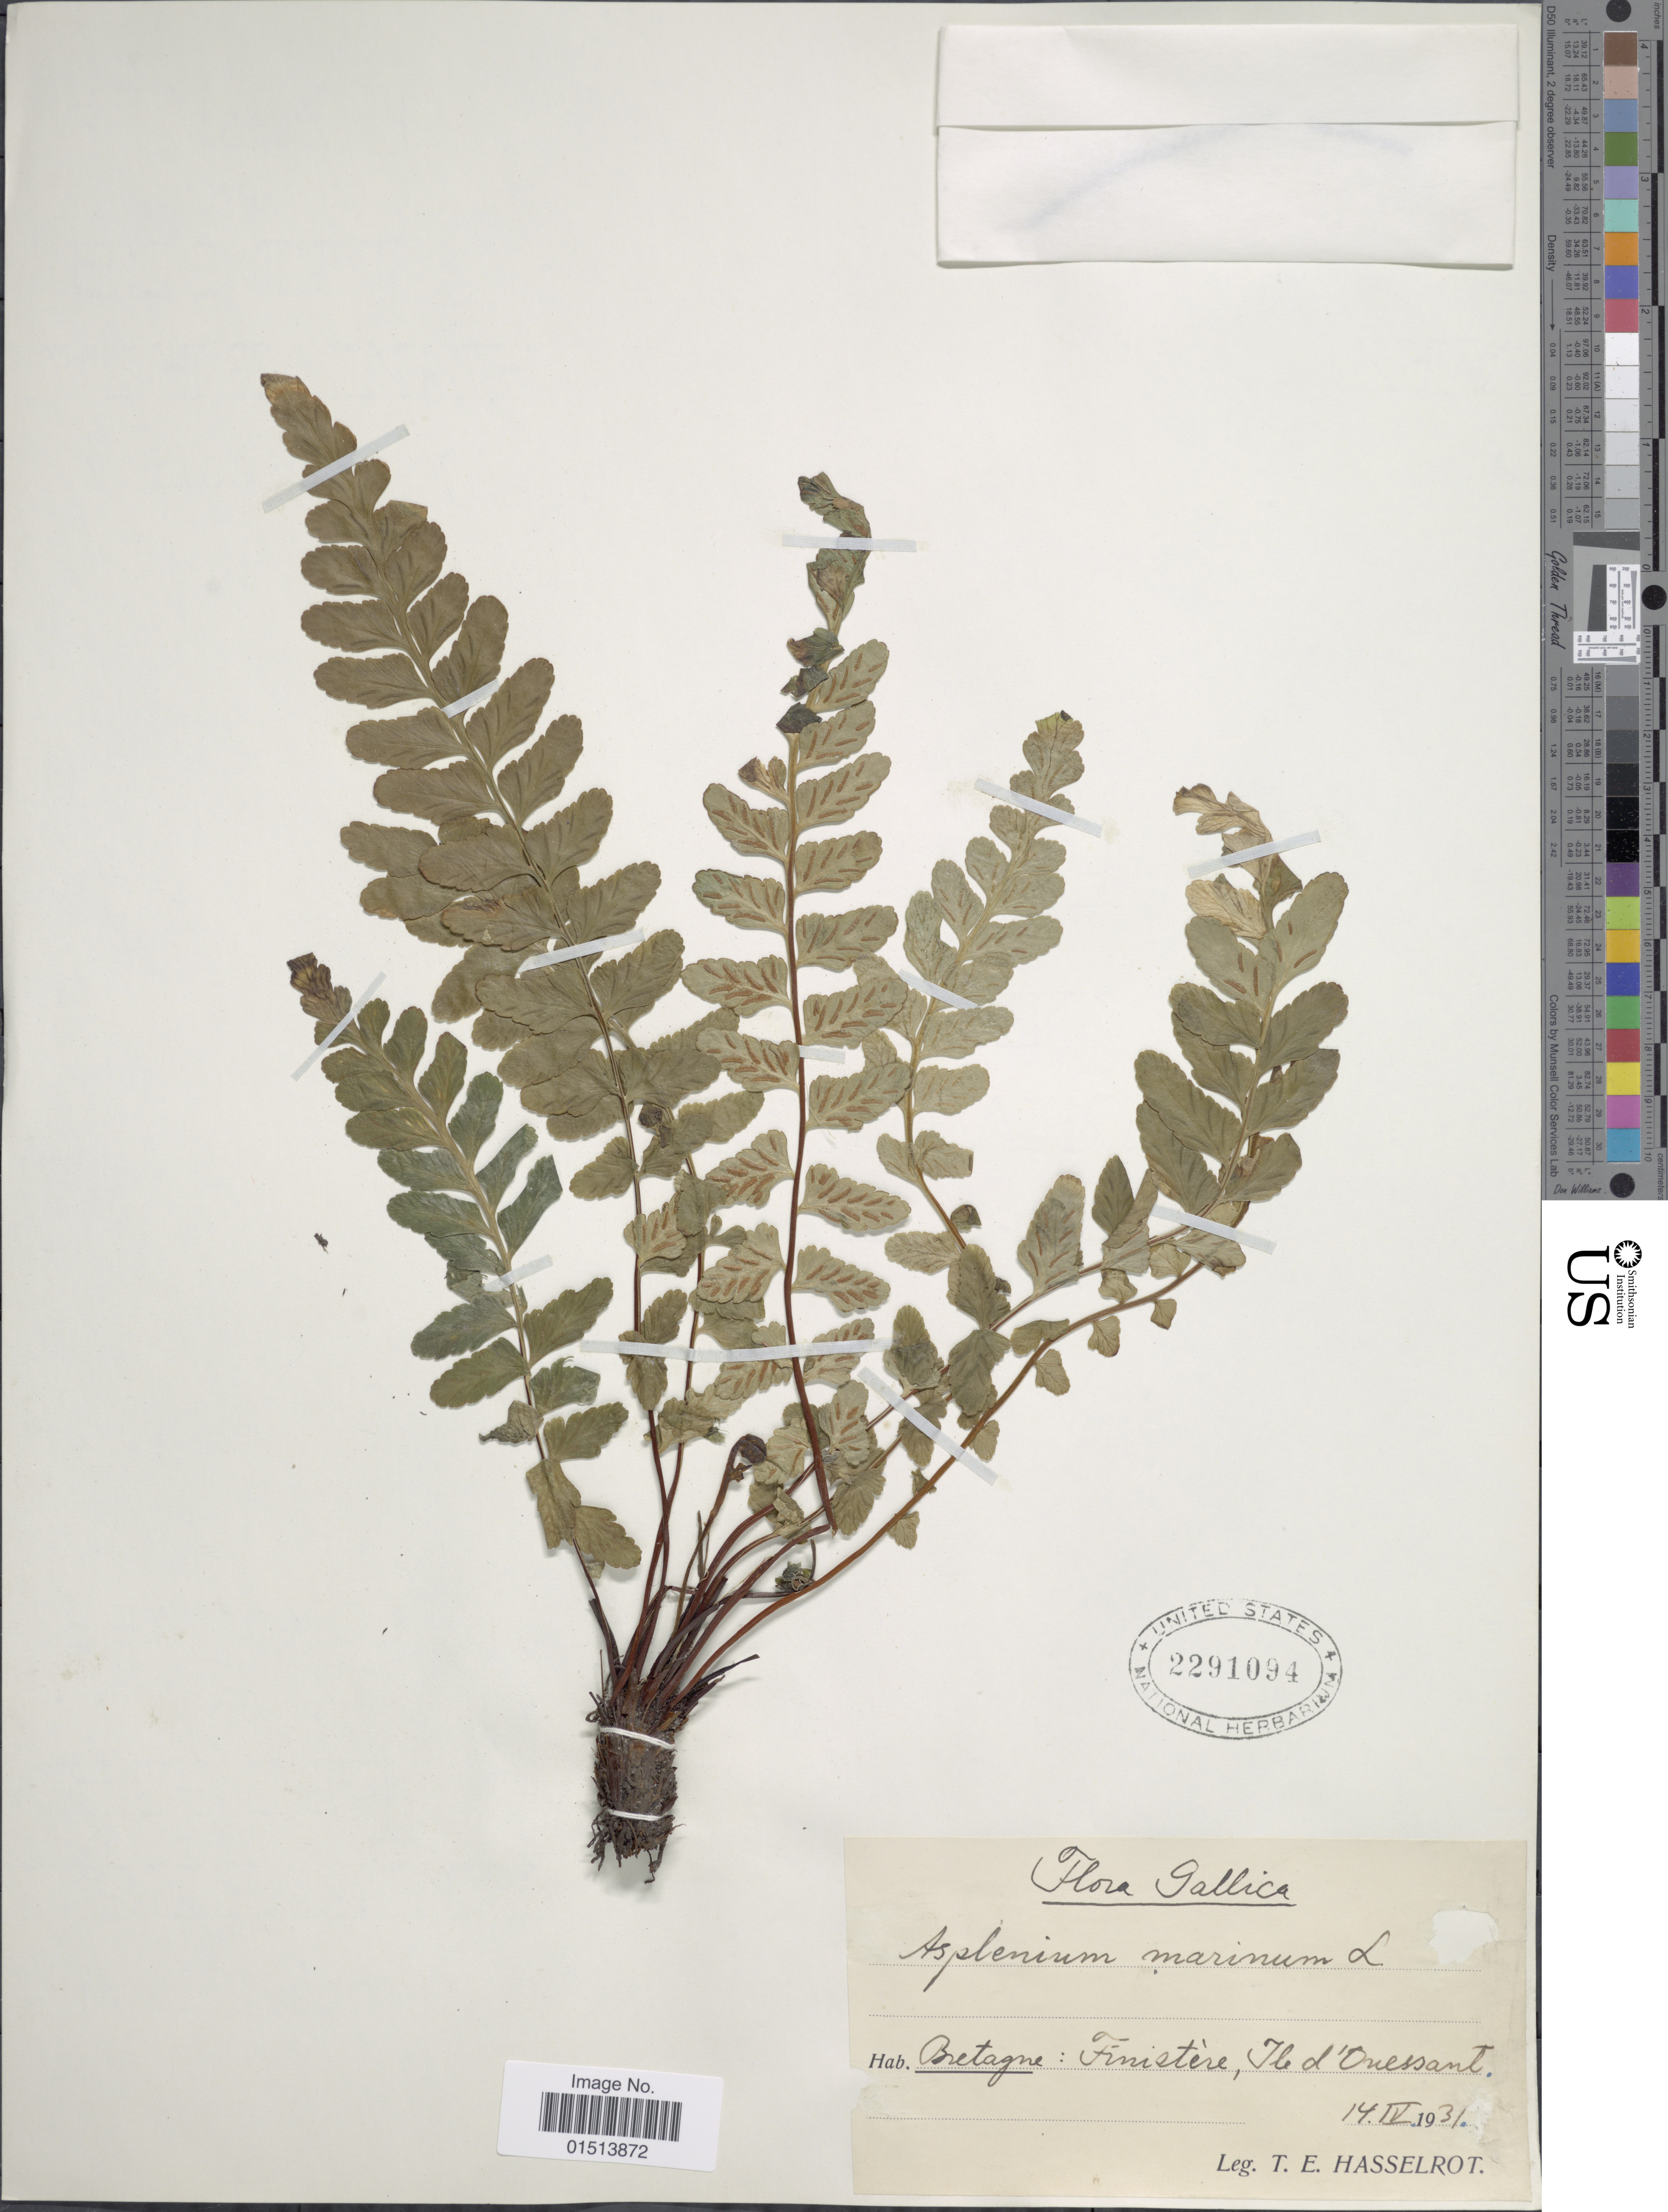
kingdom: Plantae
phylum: Tracheophyta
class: Polypodiopsida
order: Polypodiales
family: Aspleniaceae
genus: Asplenium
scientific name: Asplenium marinum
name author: L.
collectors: T. Hasselrot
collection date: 1931-04-14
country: France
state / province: Bretagne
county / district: Finistère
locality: Finistere, Ile d'Onessant.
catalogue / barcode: US 2291094